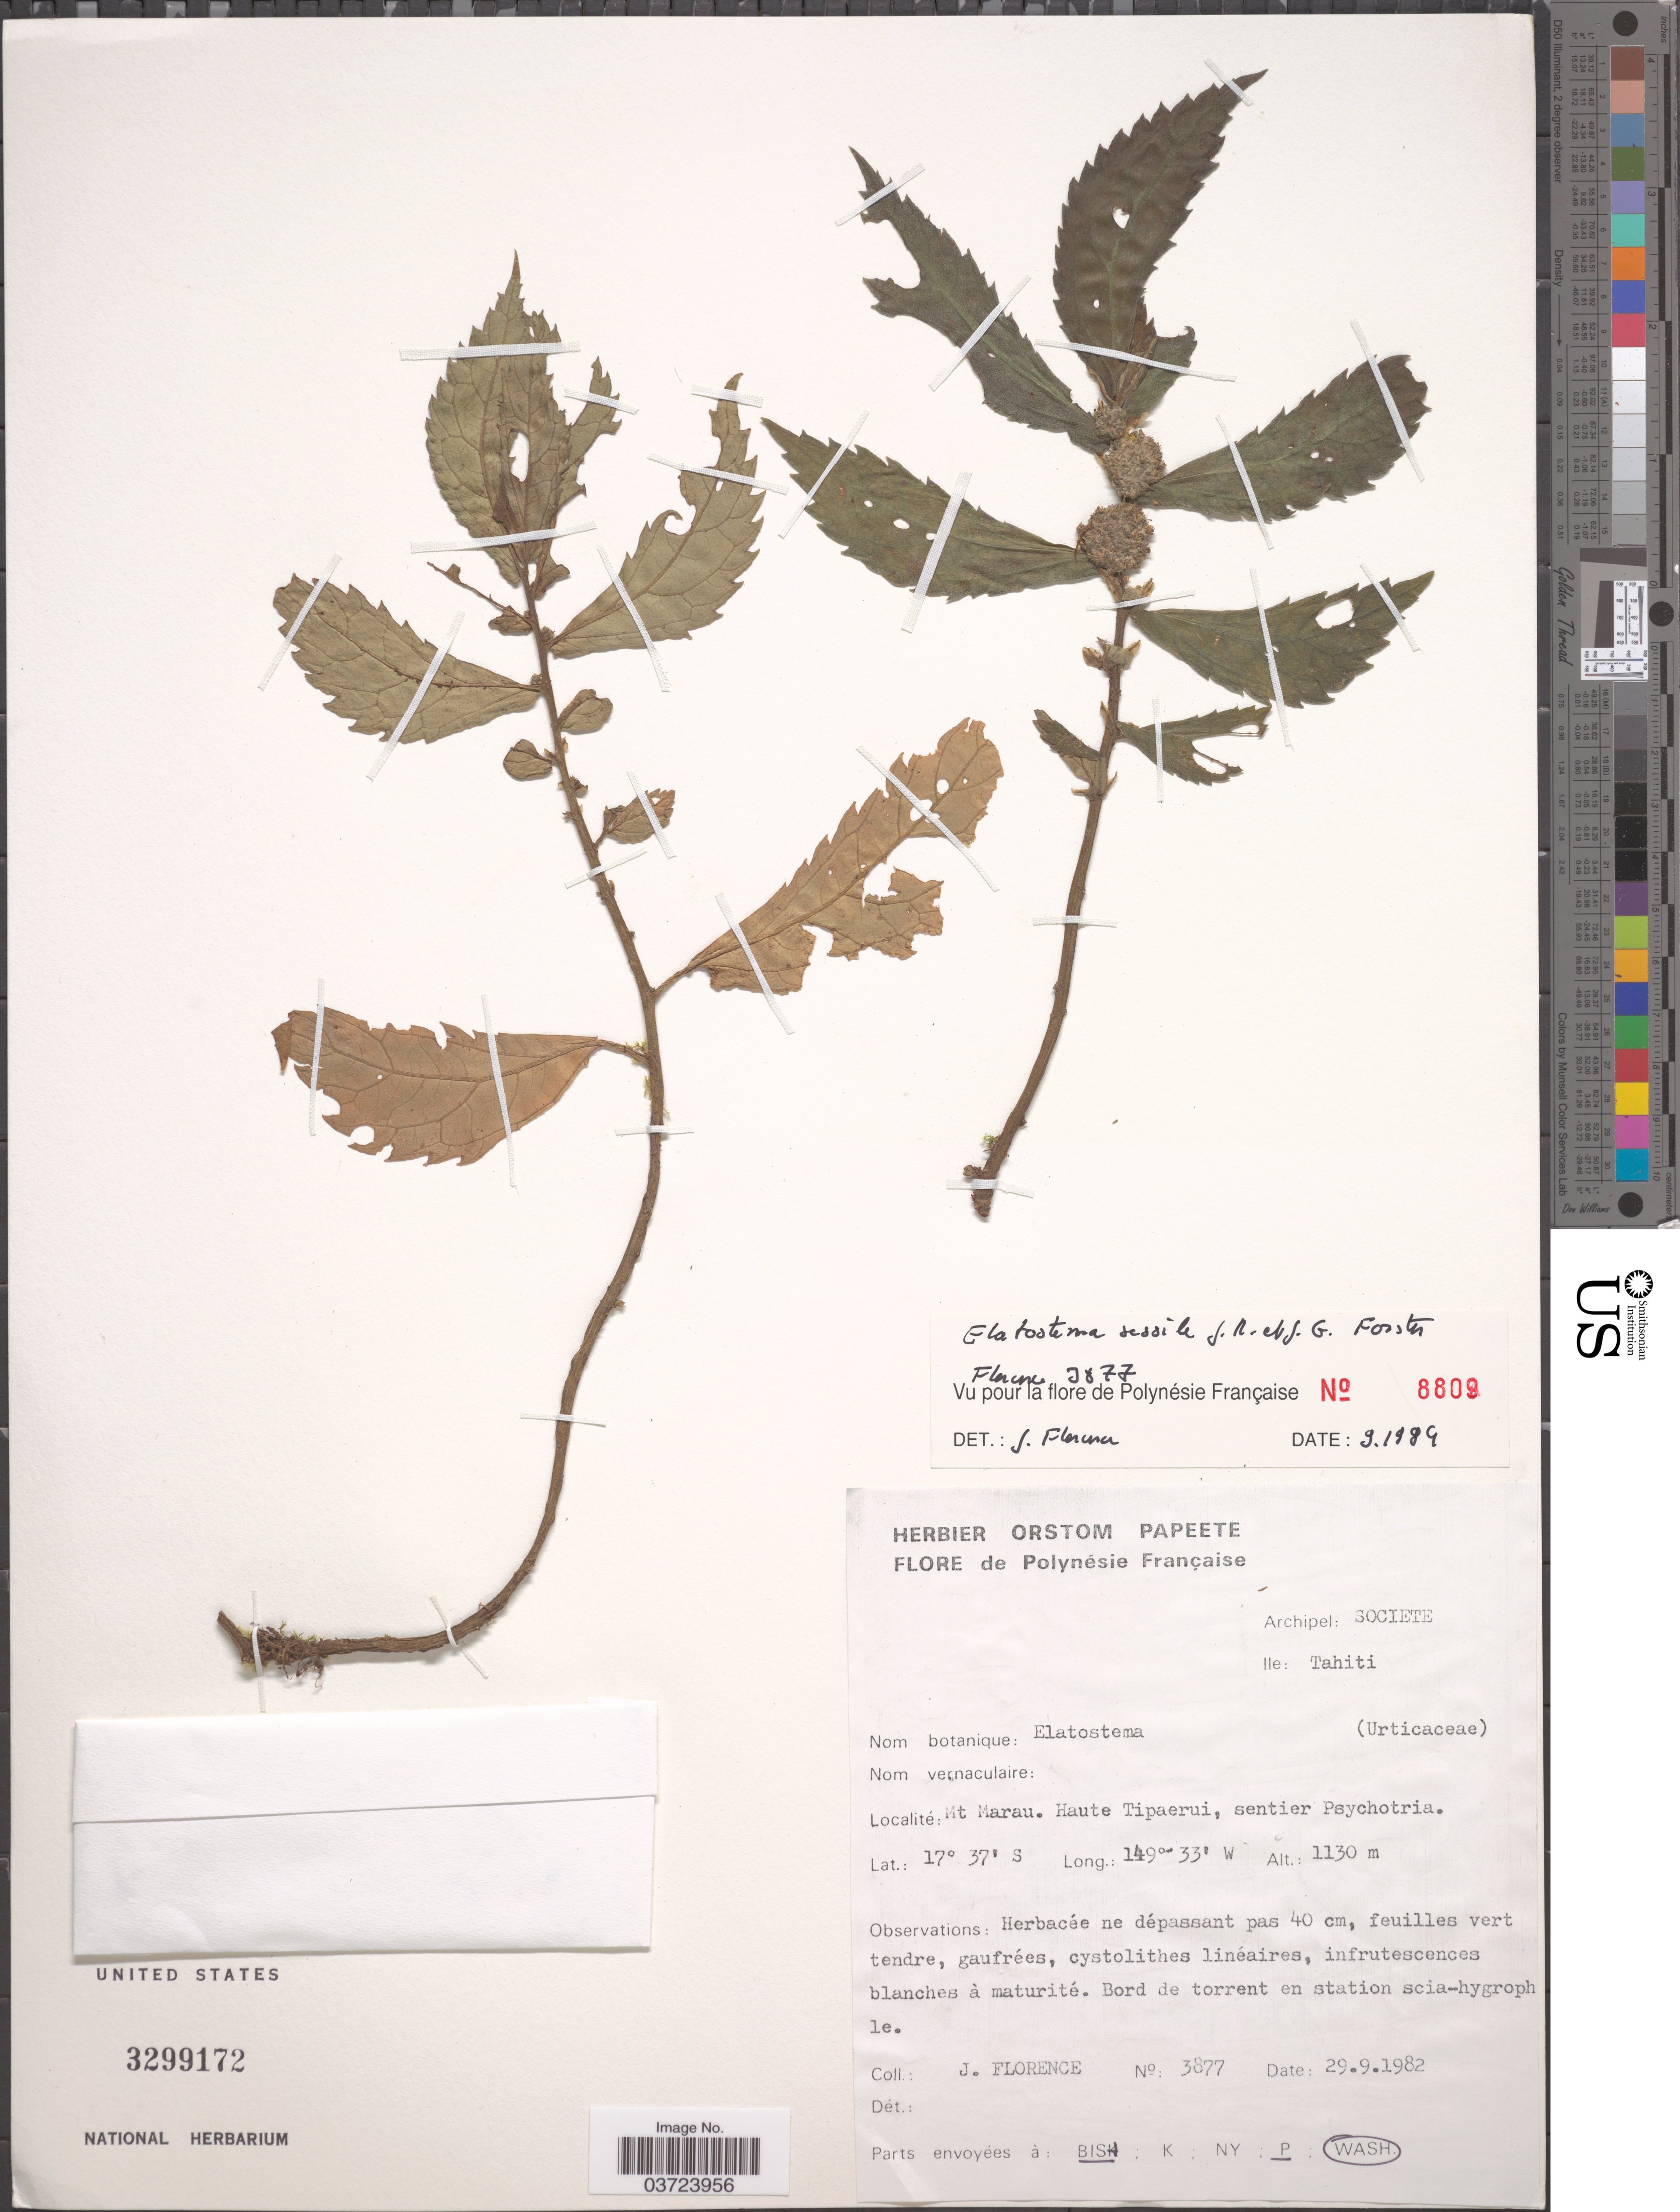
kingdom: Plantae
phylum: Tracheophyta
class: Magnoliopsida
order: Rosales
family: Urticaceae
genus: Elatostema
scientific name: Elatostema sessile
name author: J.R. Forst. & G. Forst.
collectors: J. Florence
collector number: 3877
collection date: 1982-09-29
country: French Polynesia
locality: Archipel: Societe. Ille: Tahiti. Mt Marau. Haute Tipaerui, sentier Psychotria.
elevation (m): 1130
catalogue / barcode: US 3299172